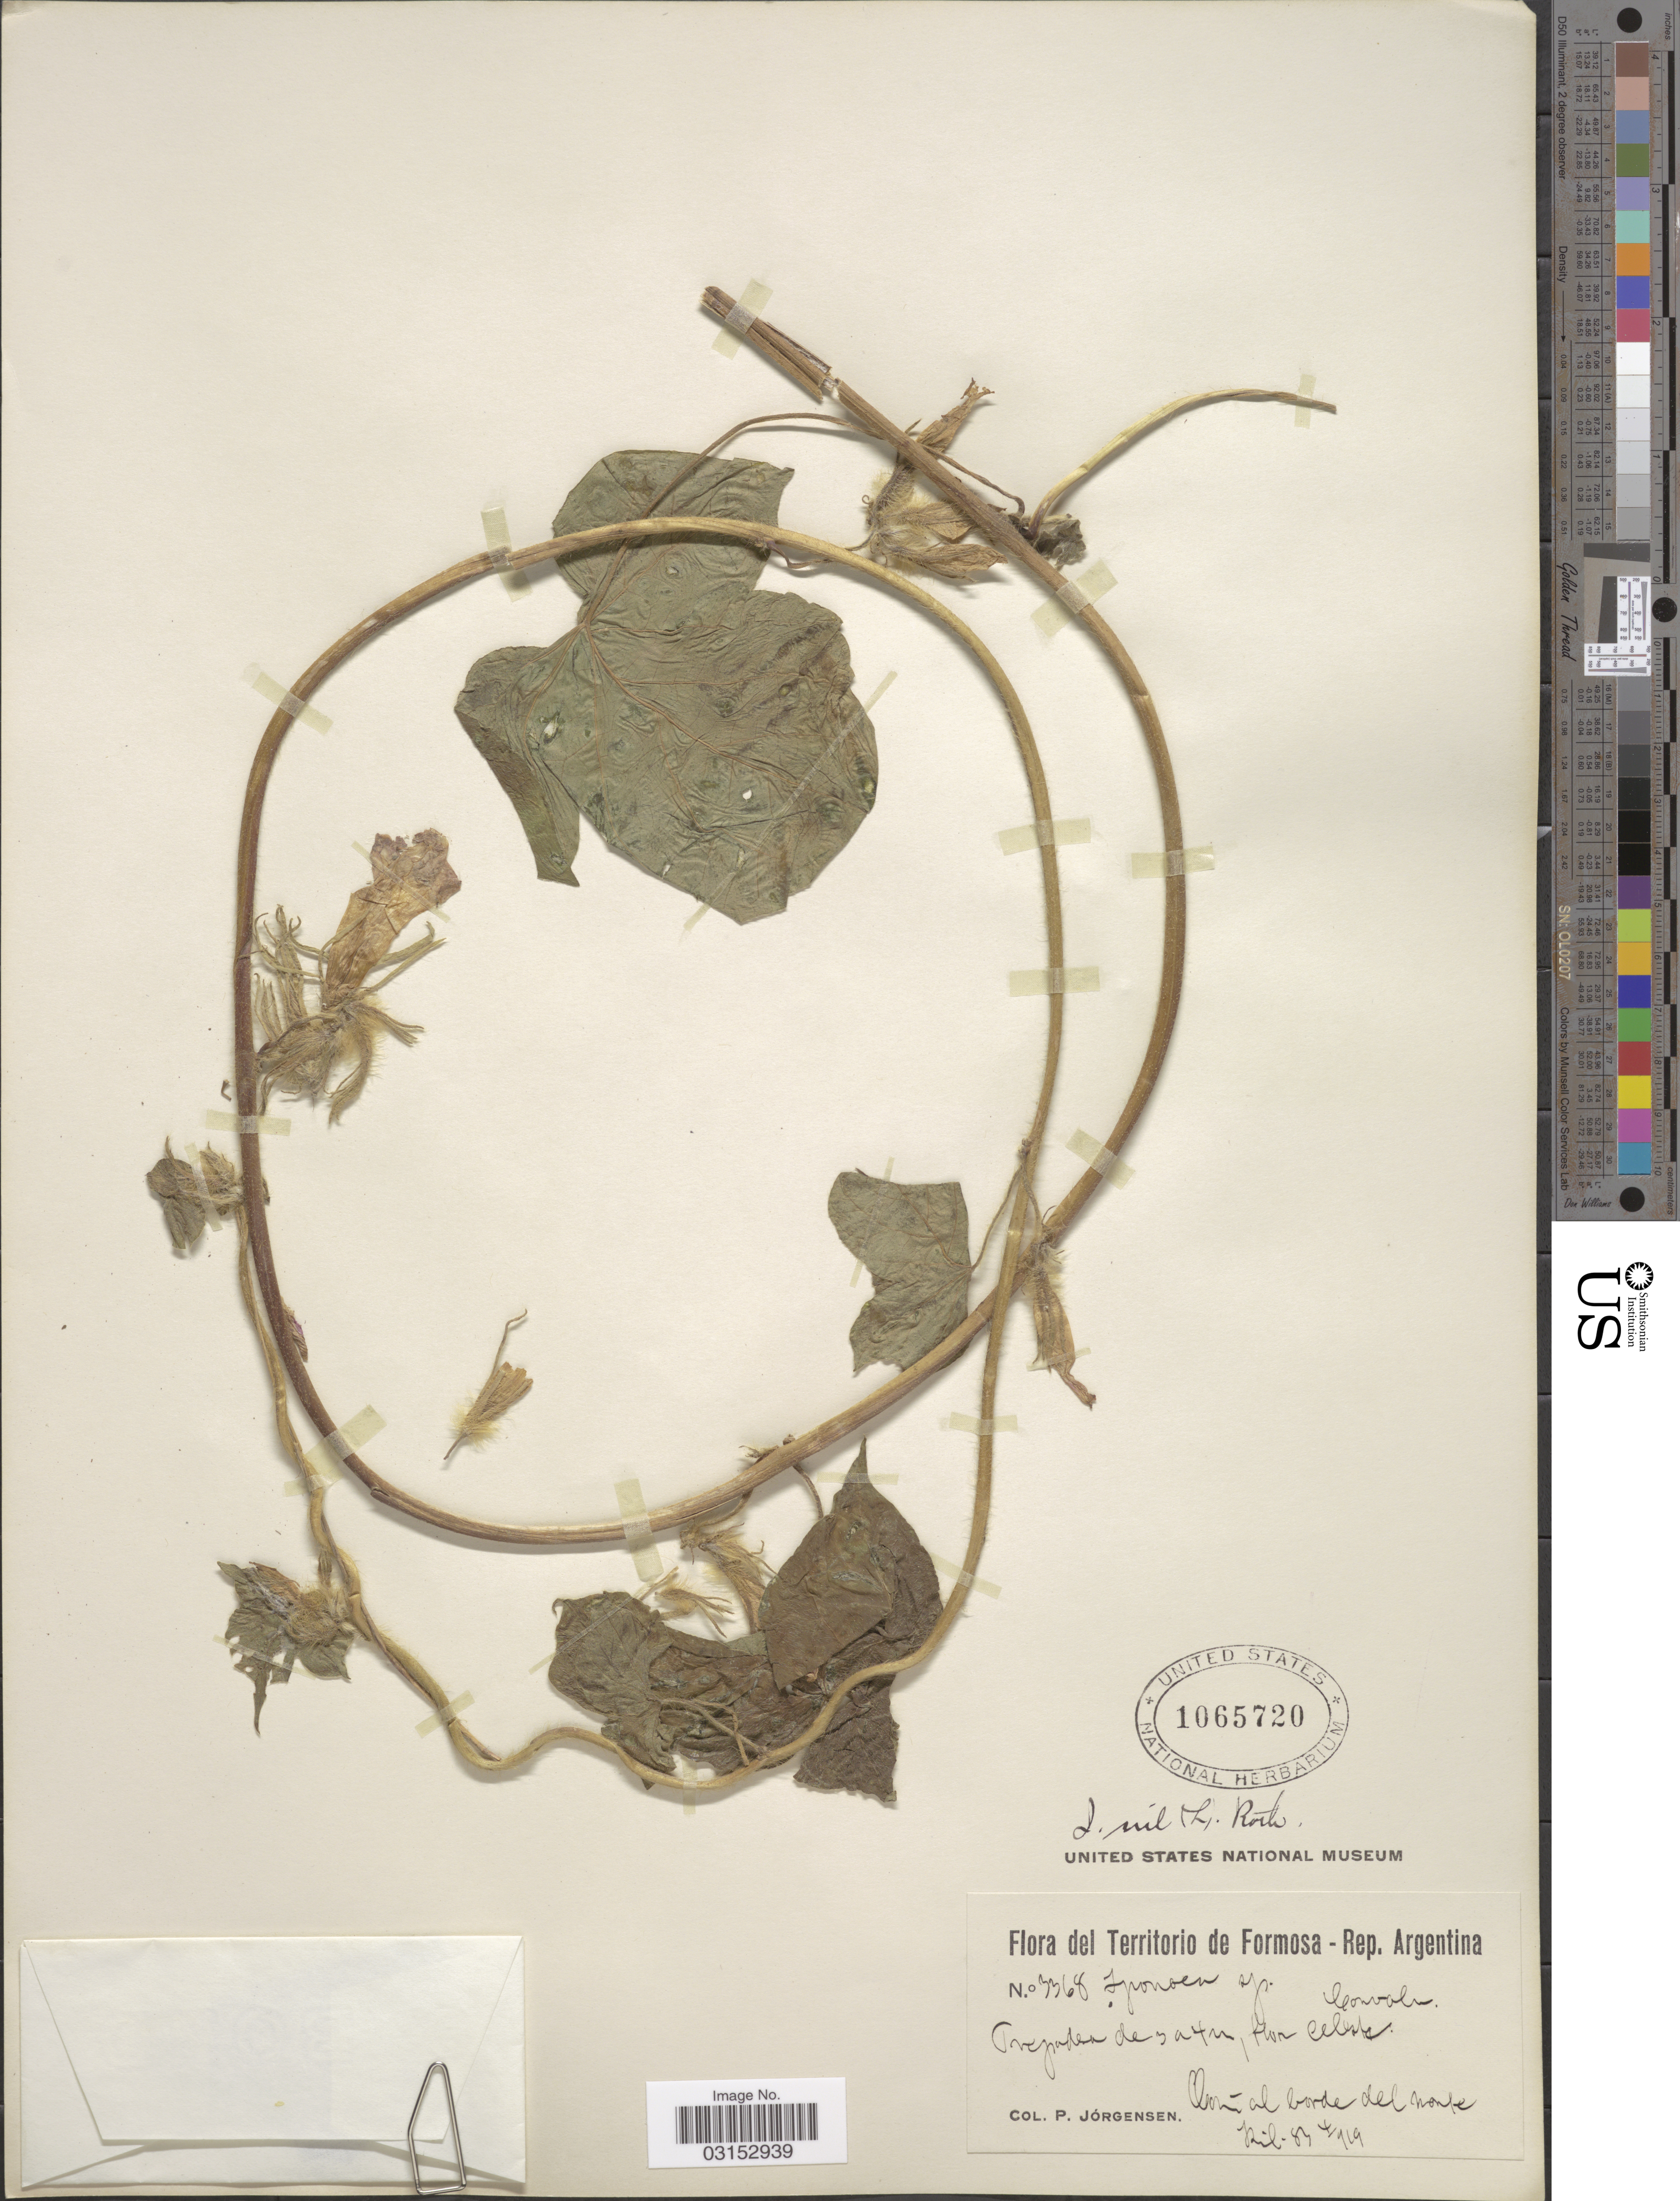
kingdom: Plantae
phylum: Tracheophyta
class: Magnoliopsida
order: Solanales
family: Convolvulaceae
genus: Ipomoea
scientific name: Ipomoea nil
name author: (L.) Roth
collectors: P. Jörgensen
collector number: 3368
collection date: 1919-04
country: Argentina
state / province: Formosa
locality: Com al borde del monte Kil. 83.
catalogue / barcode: US 1065720